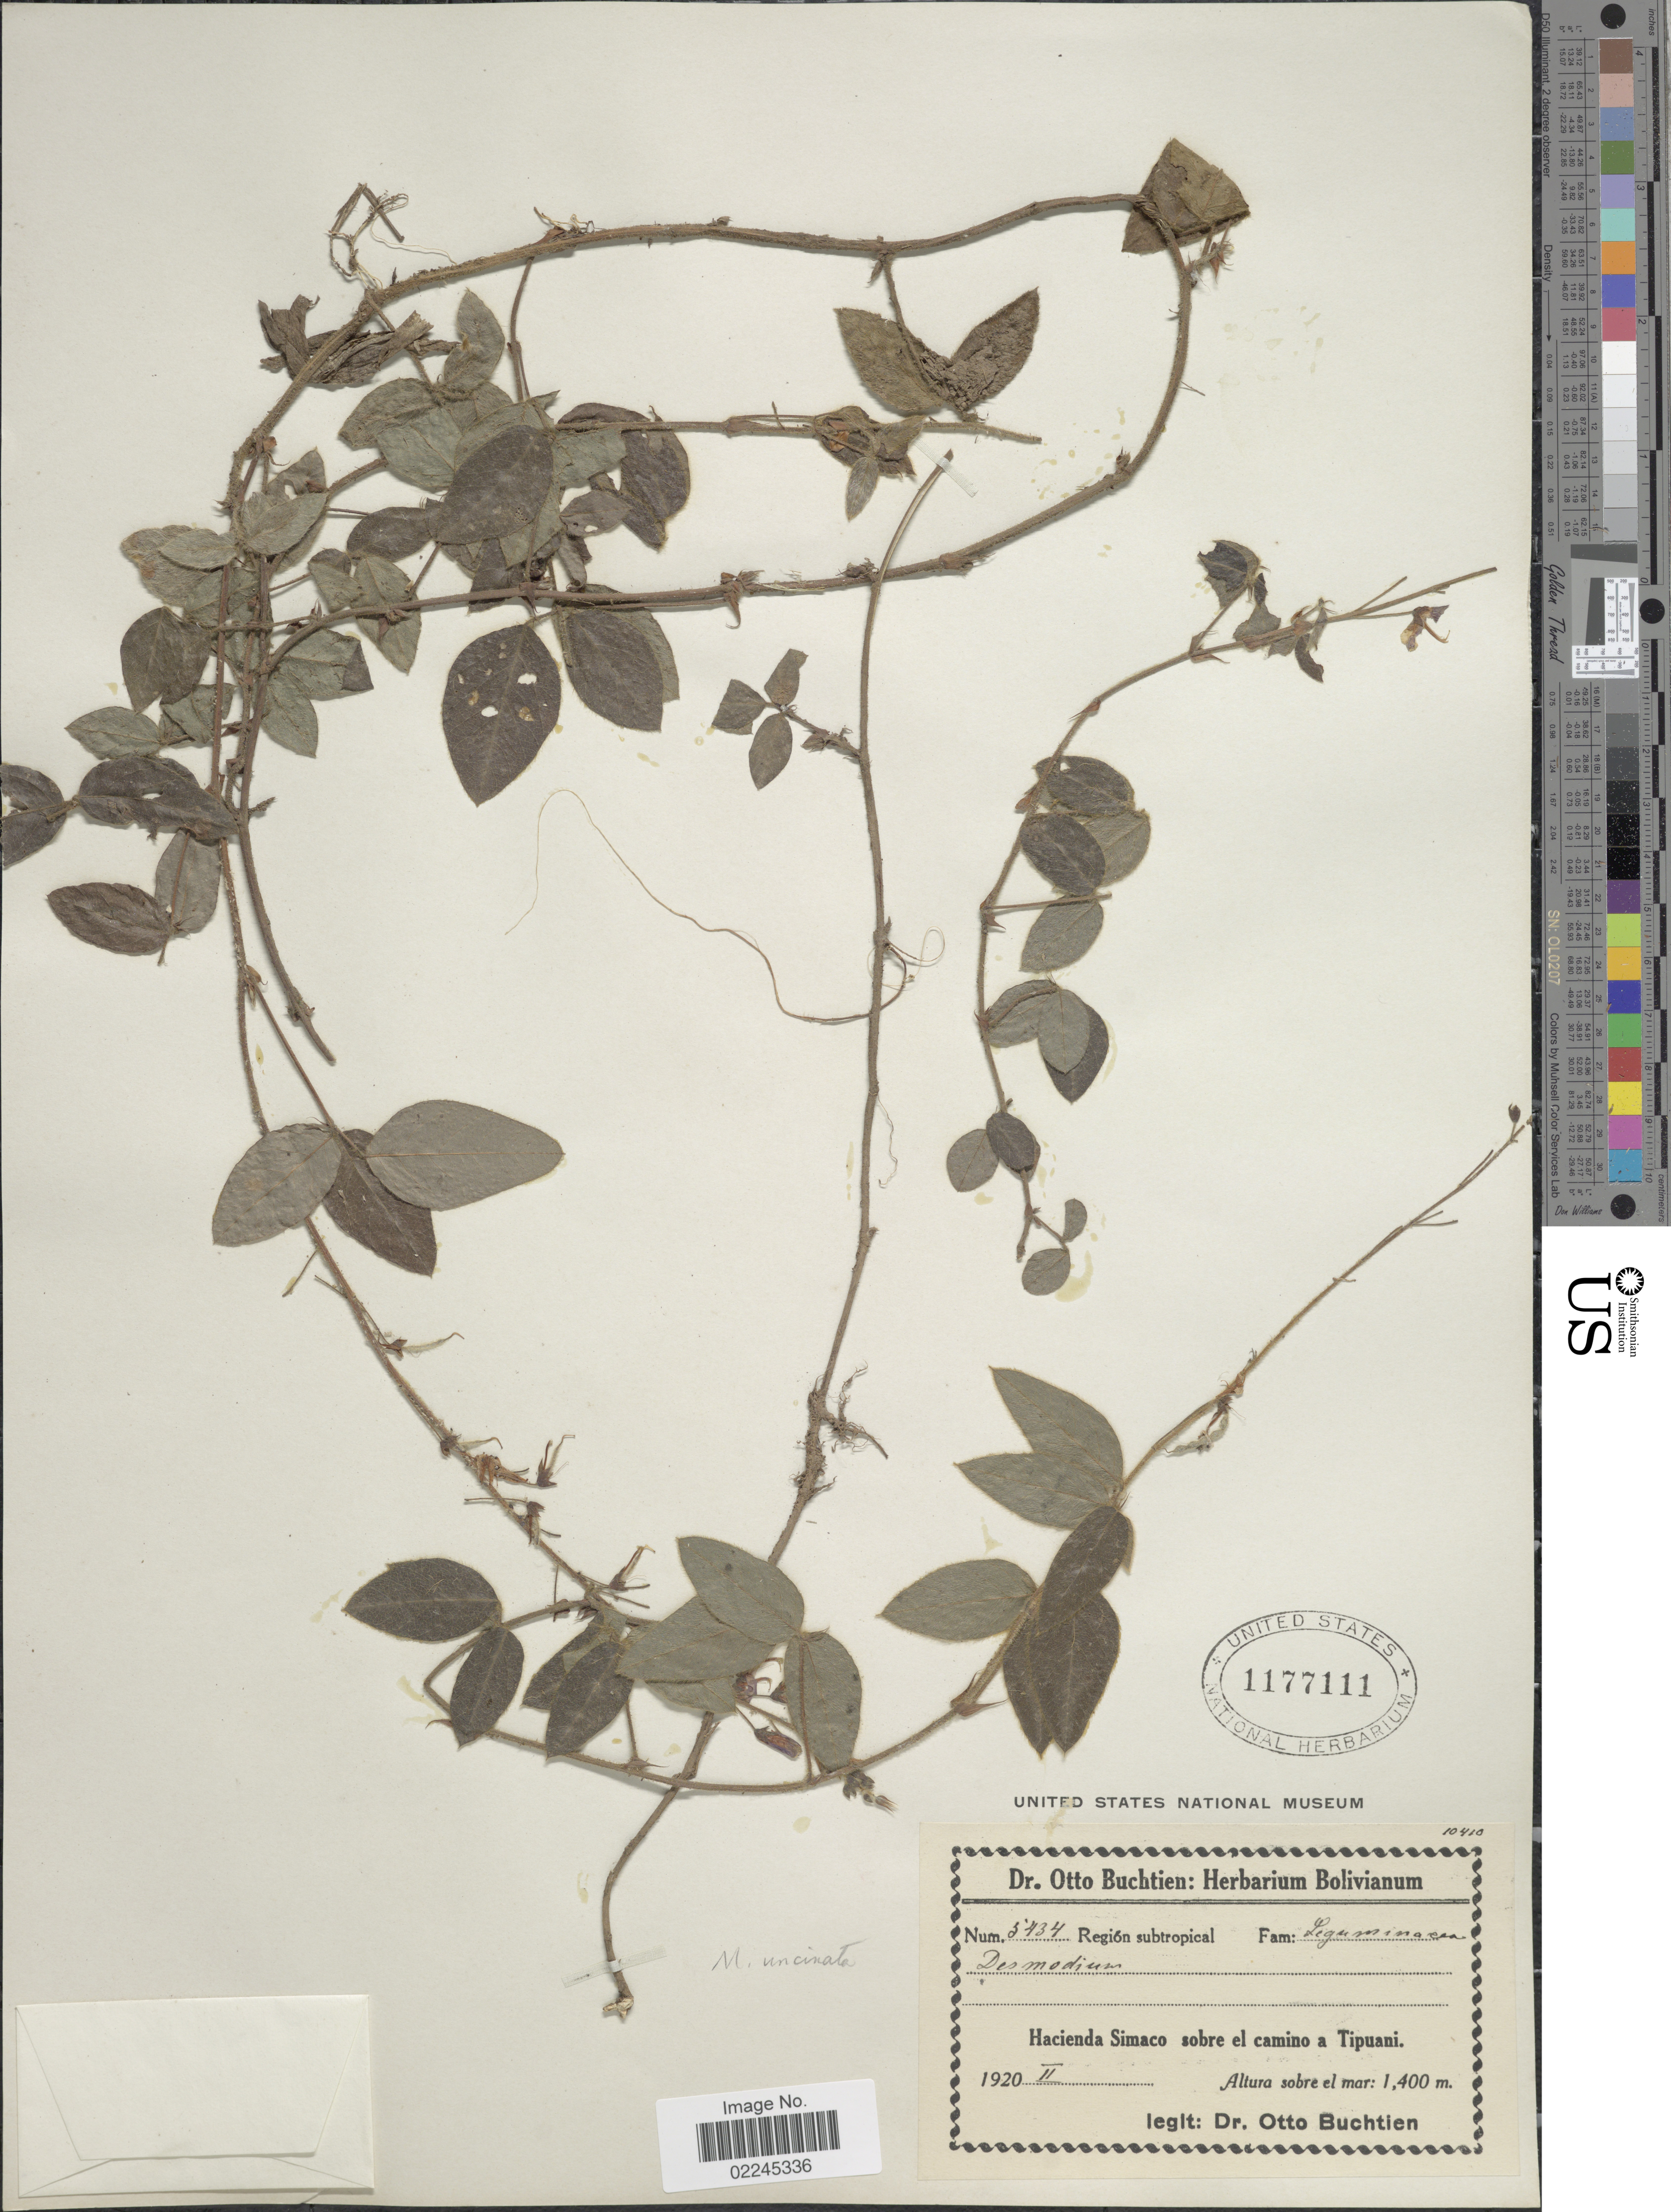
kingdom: Plantae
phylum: Tracheophyta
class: Magnoliopsida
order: Fabales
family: Fabaceae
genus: Desmodium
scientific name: Desmodium intortum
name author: (Mill.) Urb.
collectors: O. Buchtien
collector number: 5434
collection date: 1920-02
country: Bolivia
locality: Hacienda Simaco sobre el camino a Tipuani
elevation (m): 1400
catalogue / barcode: US 1177111